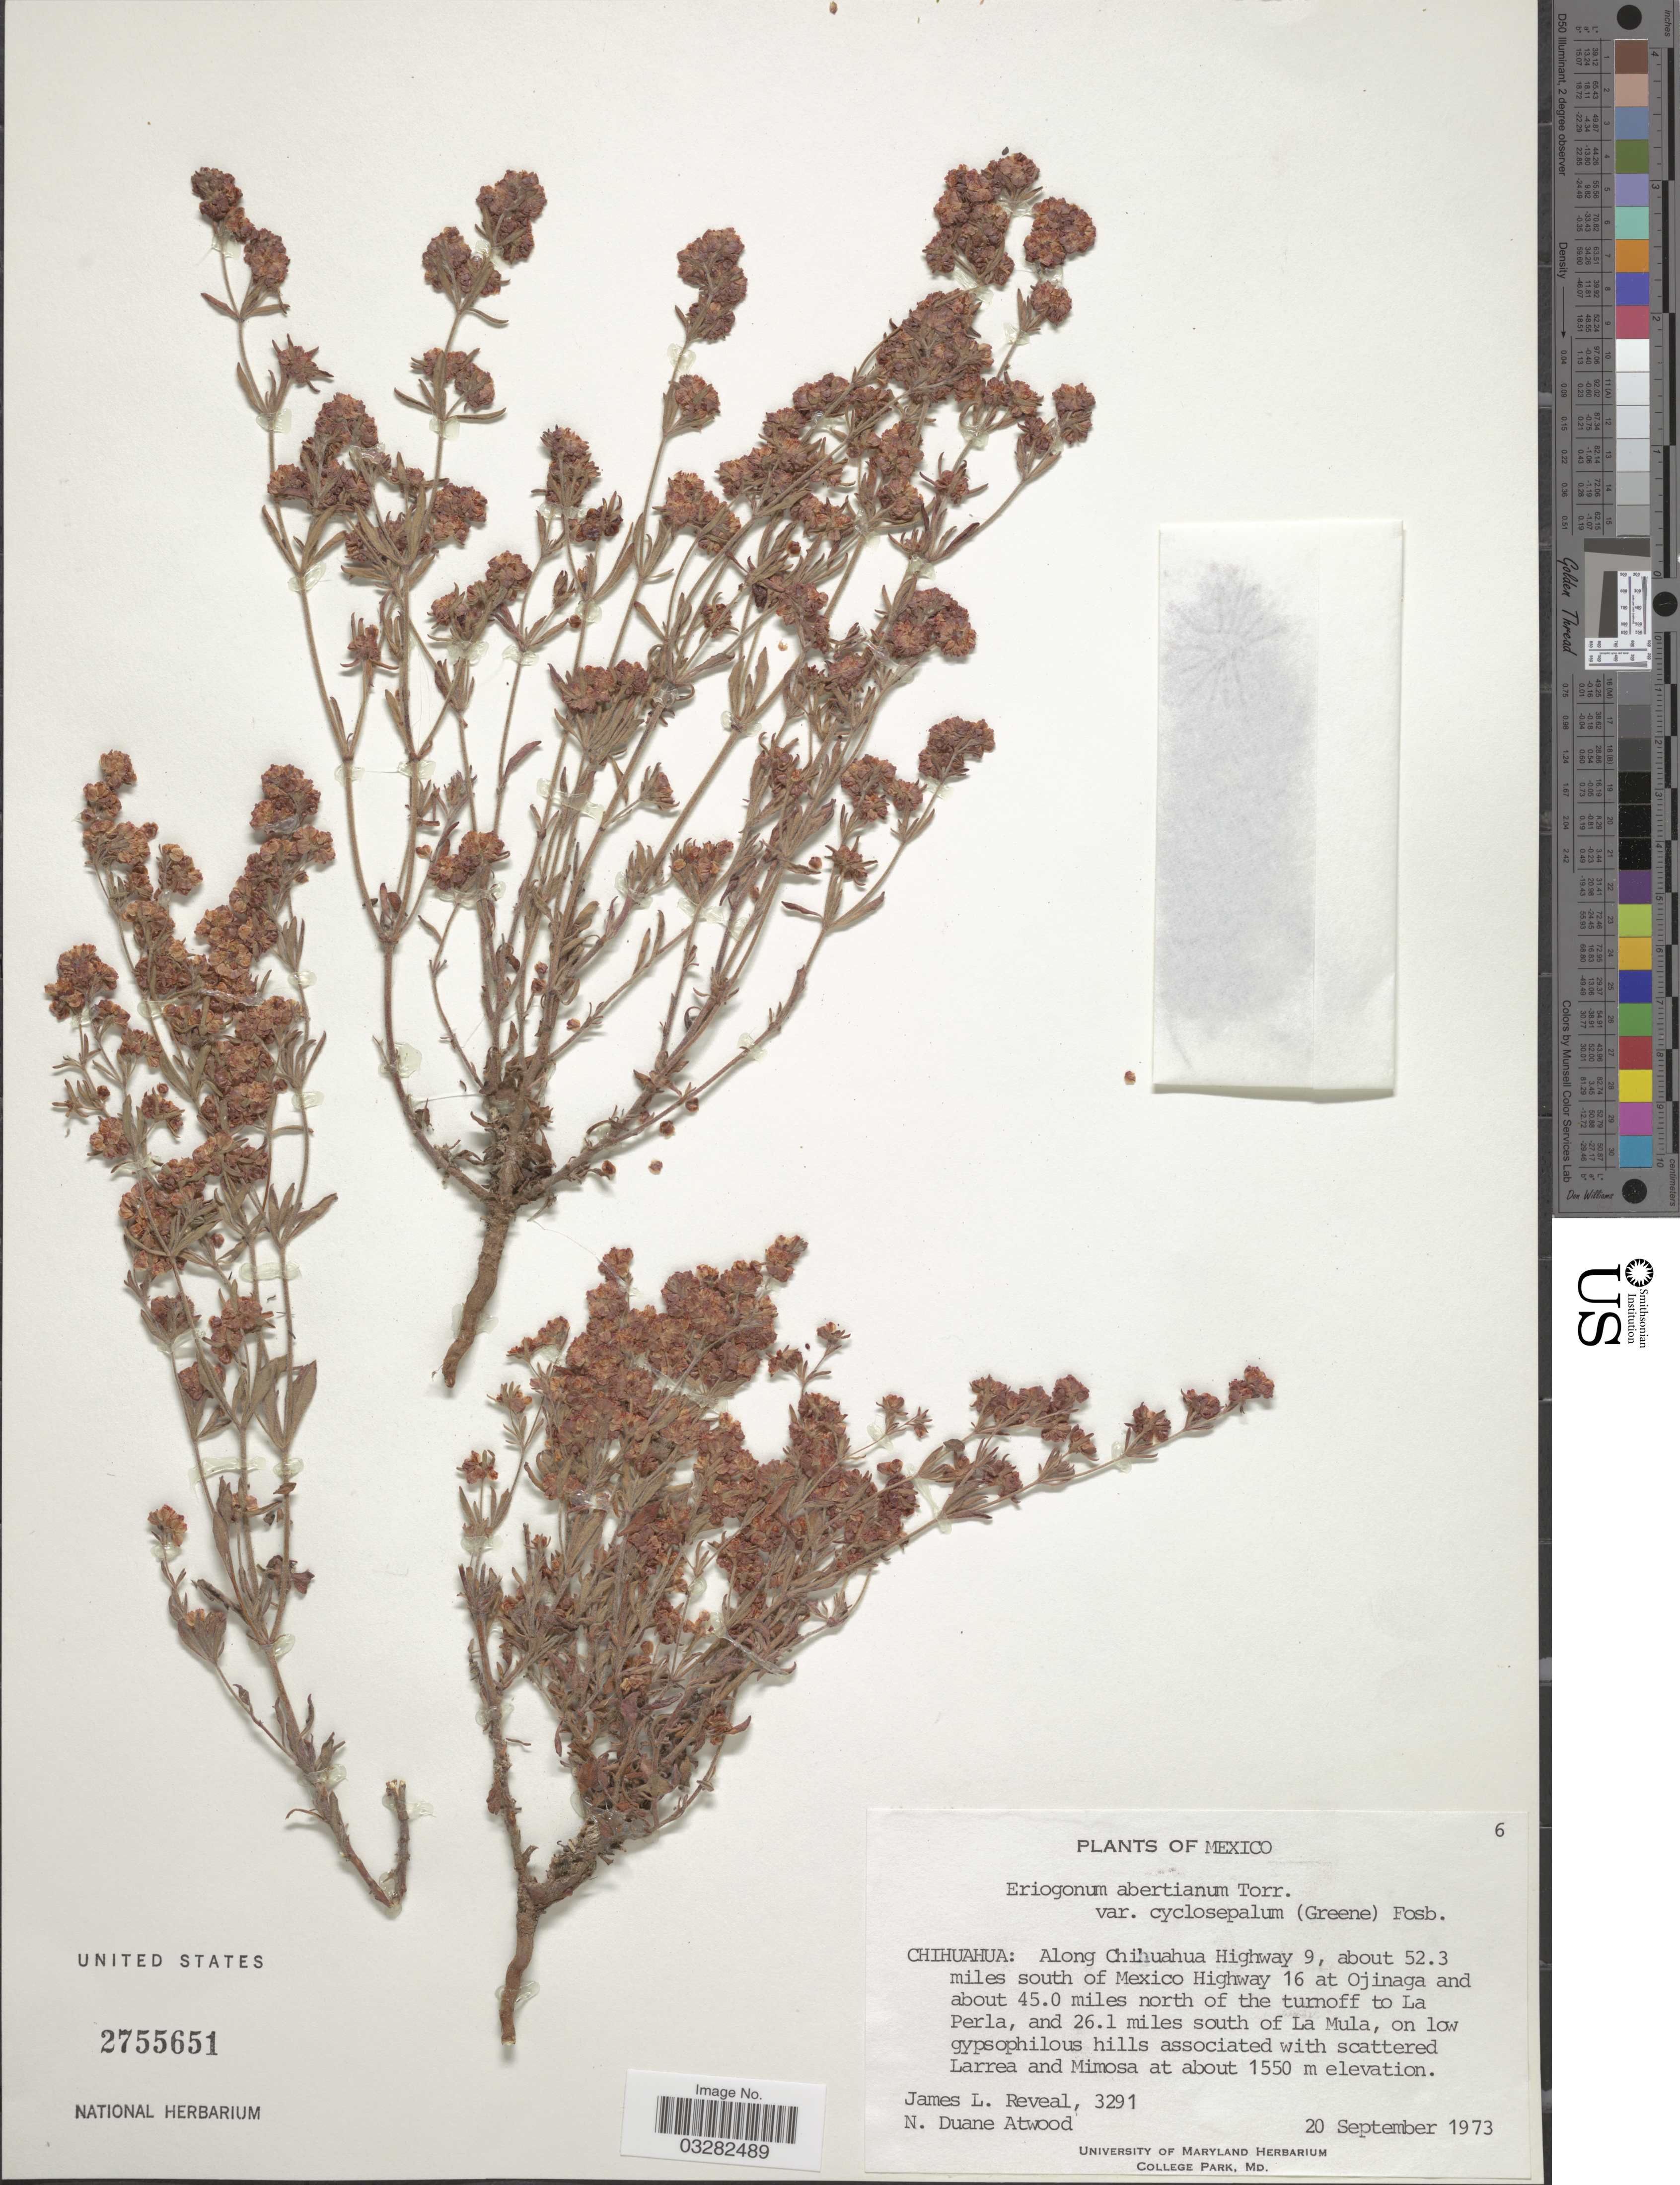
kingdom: Plantae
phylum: Tracheophyta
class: Magnoliopsida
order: Caryophyllales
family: Polygonaceae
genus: Eriogonum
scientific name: Eriogonum abertianum var. cyclosepalum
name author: (S.W. Greene) Fosberg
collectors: J. L. Reveal & N. Atwood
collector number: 3291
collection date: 1973-09-20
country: Mexico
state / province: Chihuahua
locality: Along Chihuahua Highway 9, about 52.3 miles south of Mexico Highway 16 at Ojinaga and about 45.0 miles north of the turnoff to La Perla, and 26.1 miles south of La Mula.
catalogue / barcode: US 2755651